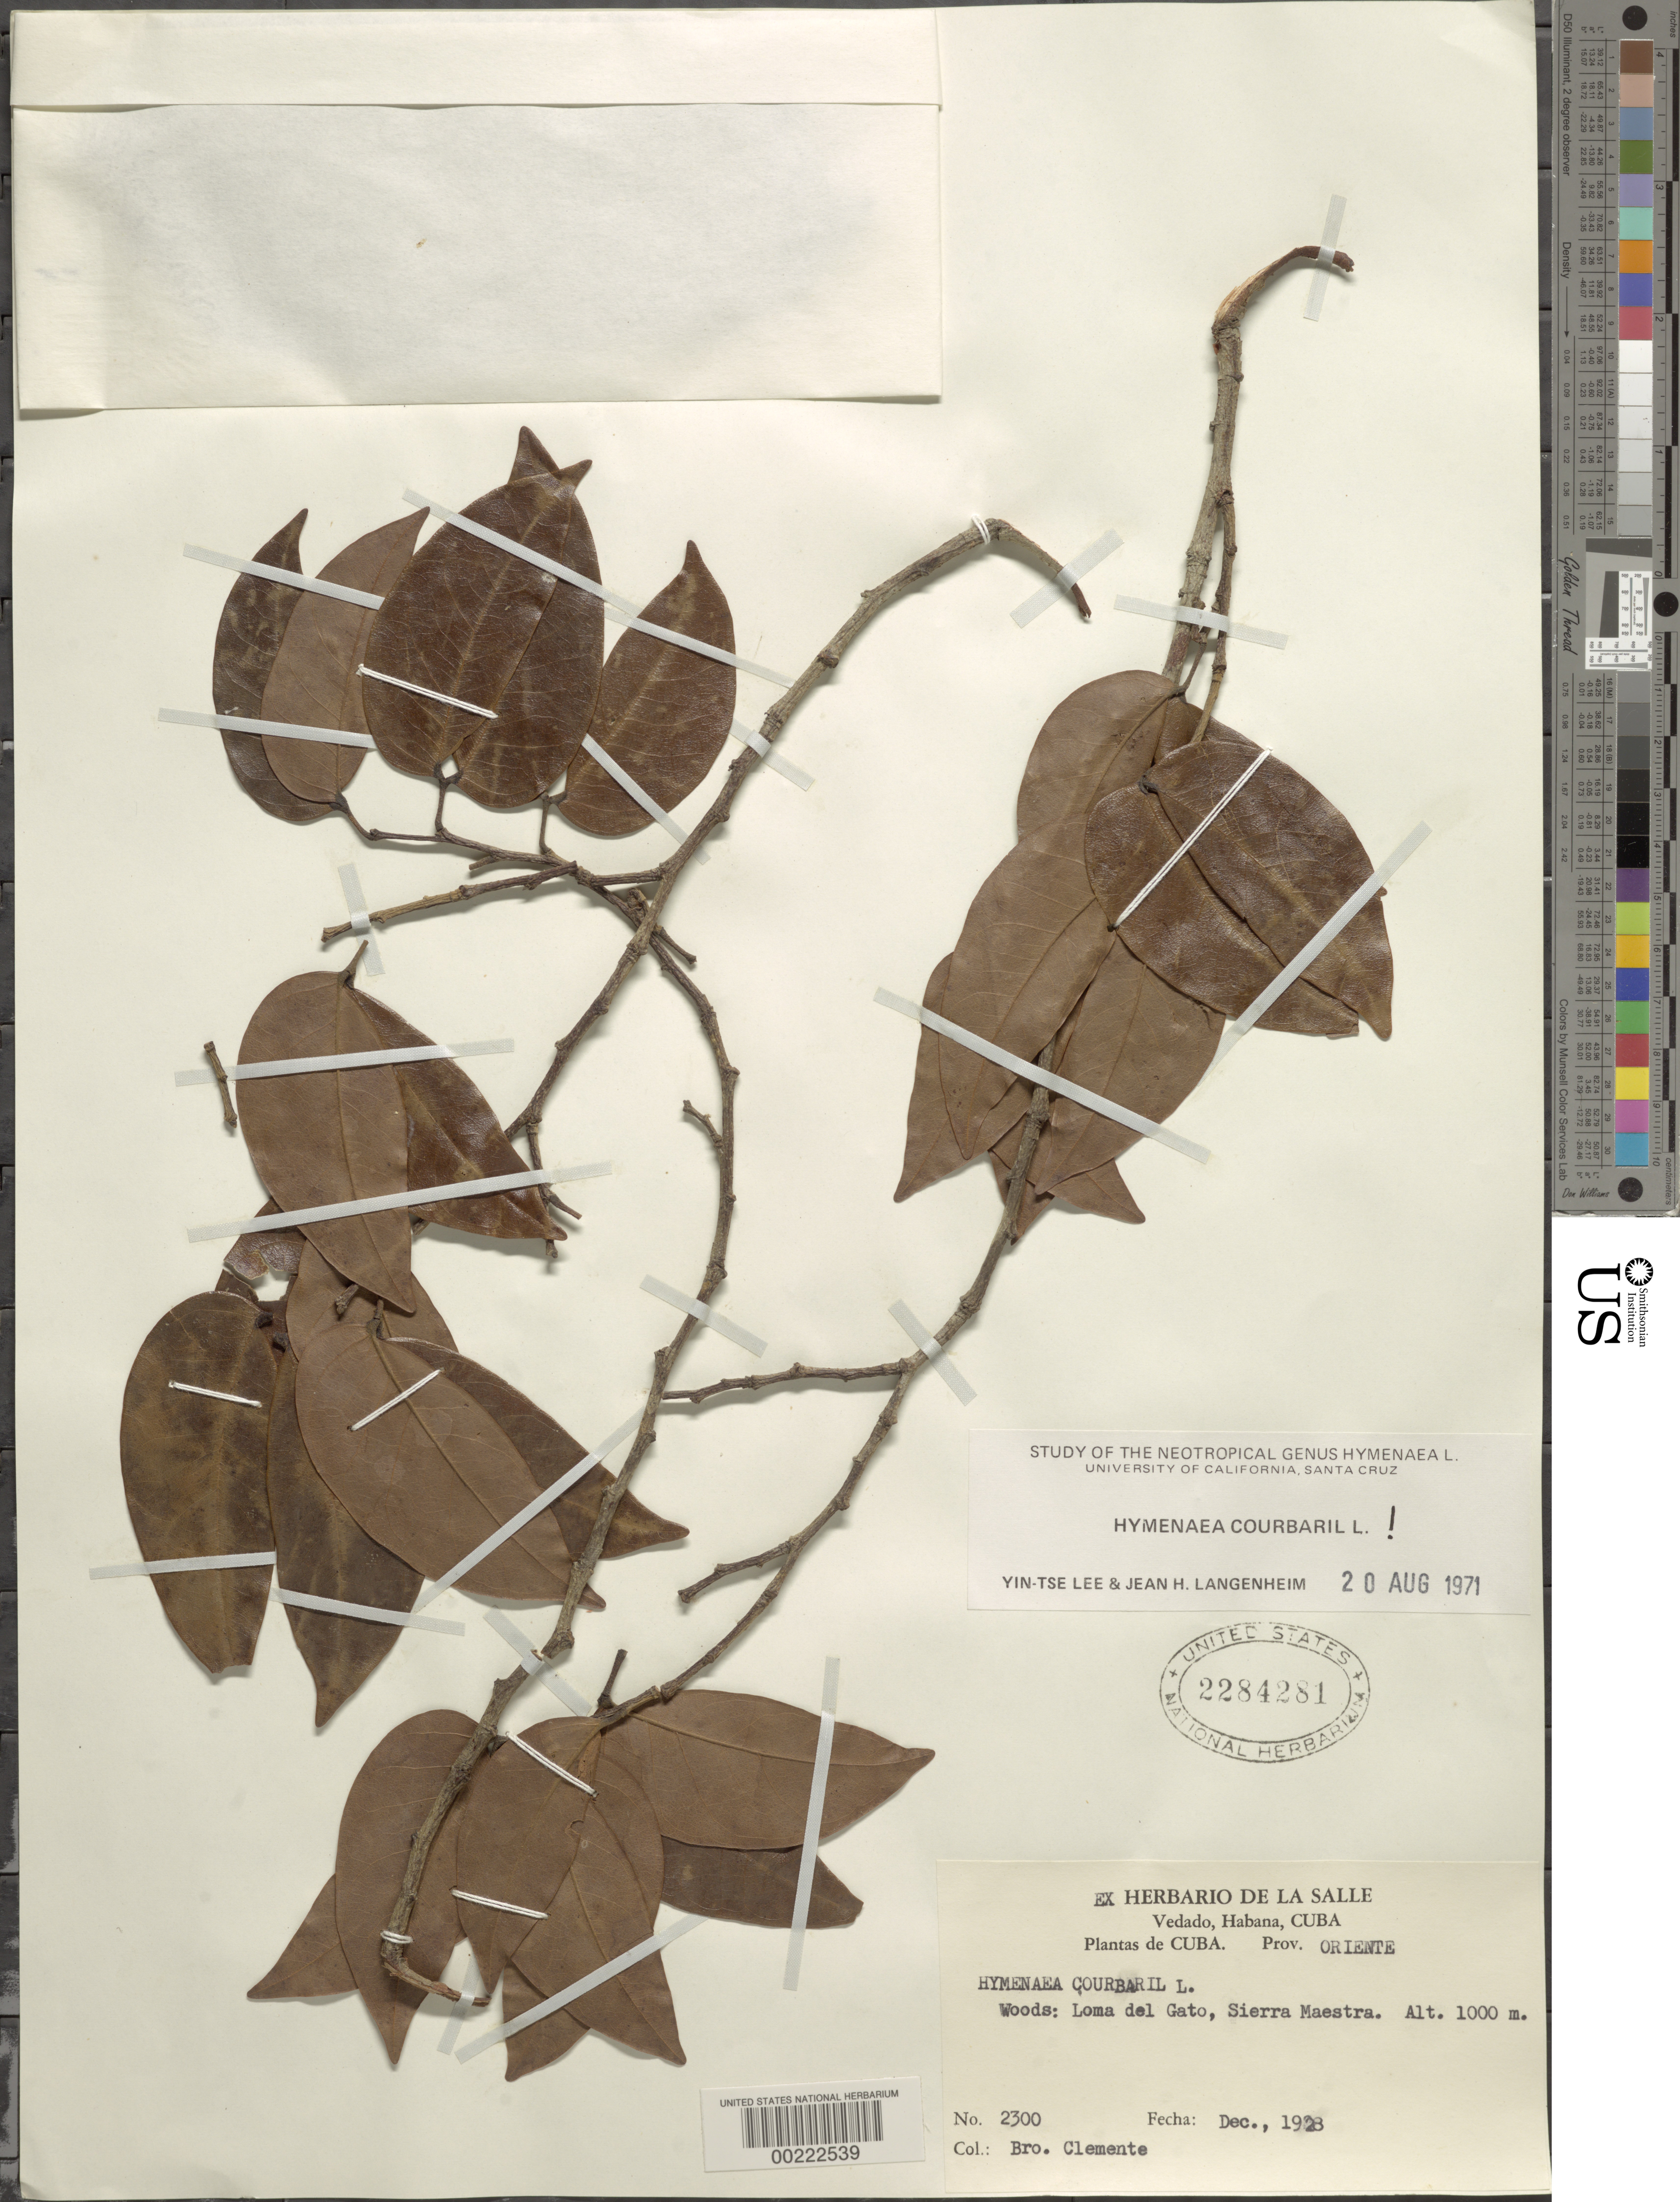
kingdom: Plantae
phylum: Tracheophyta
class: Magnoliopsida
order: Fabales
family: Fabaceae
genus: Hymenaea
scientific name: Hymenaea courbaril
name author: L.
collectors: B. Clement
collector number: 2300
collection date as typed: Dec 1928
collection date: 1928-12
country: Cuba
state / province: Oriente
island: Greater Antilles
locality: Loma del gato, sierra maestra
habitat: Woods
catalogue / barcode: US 2284281